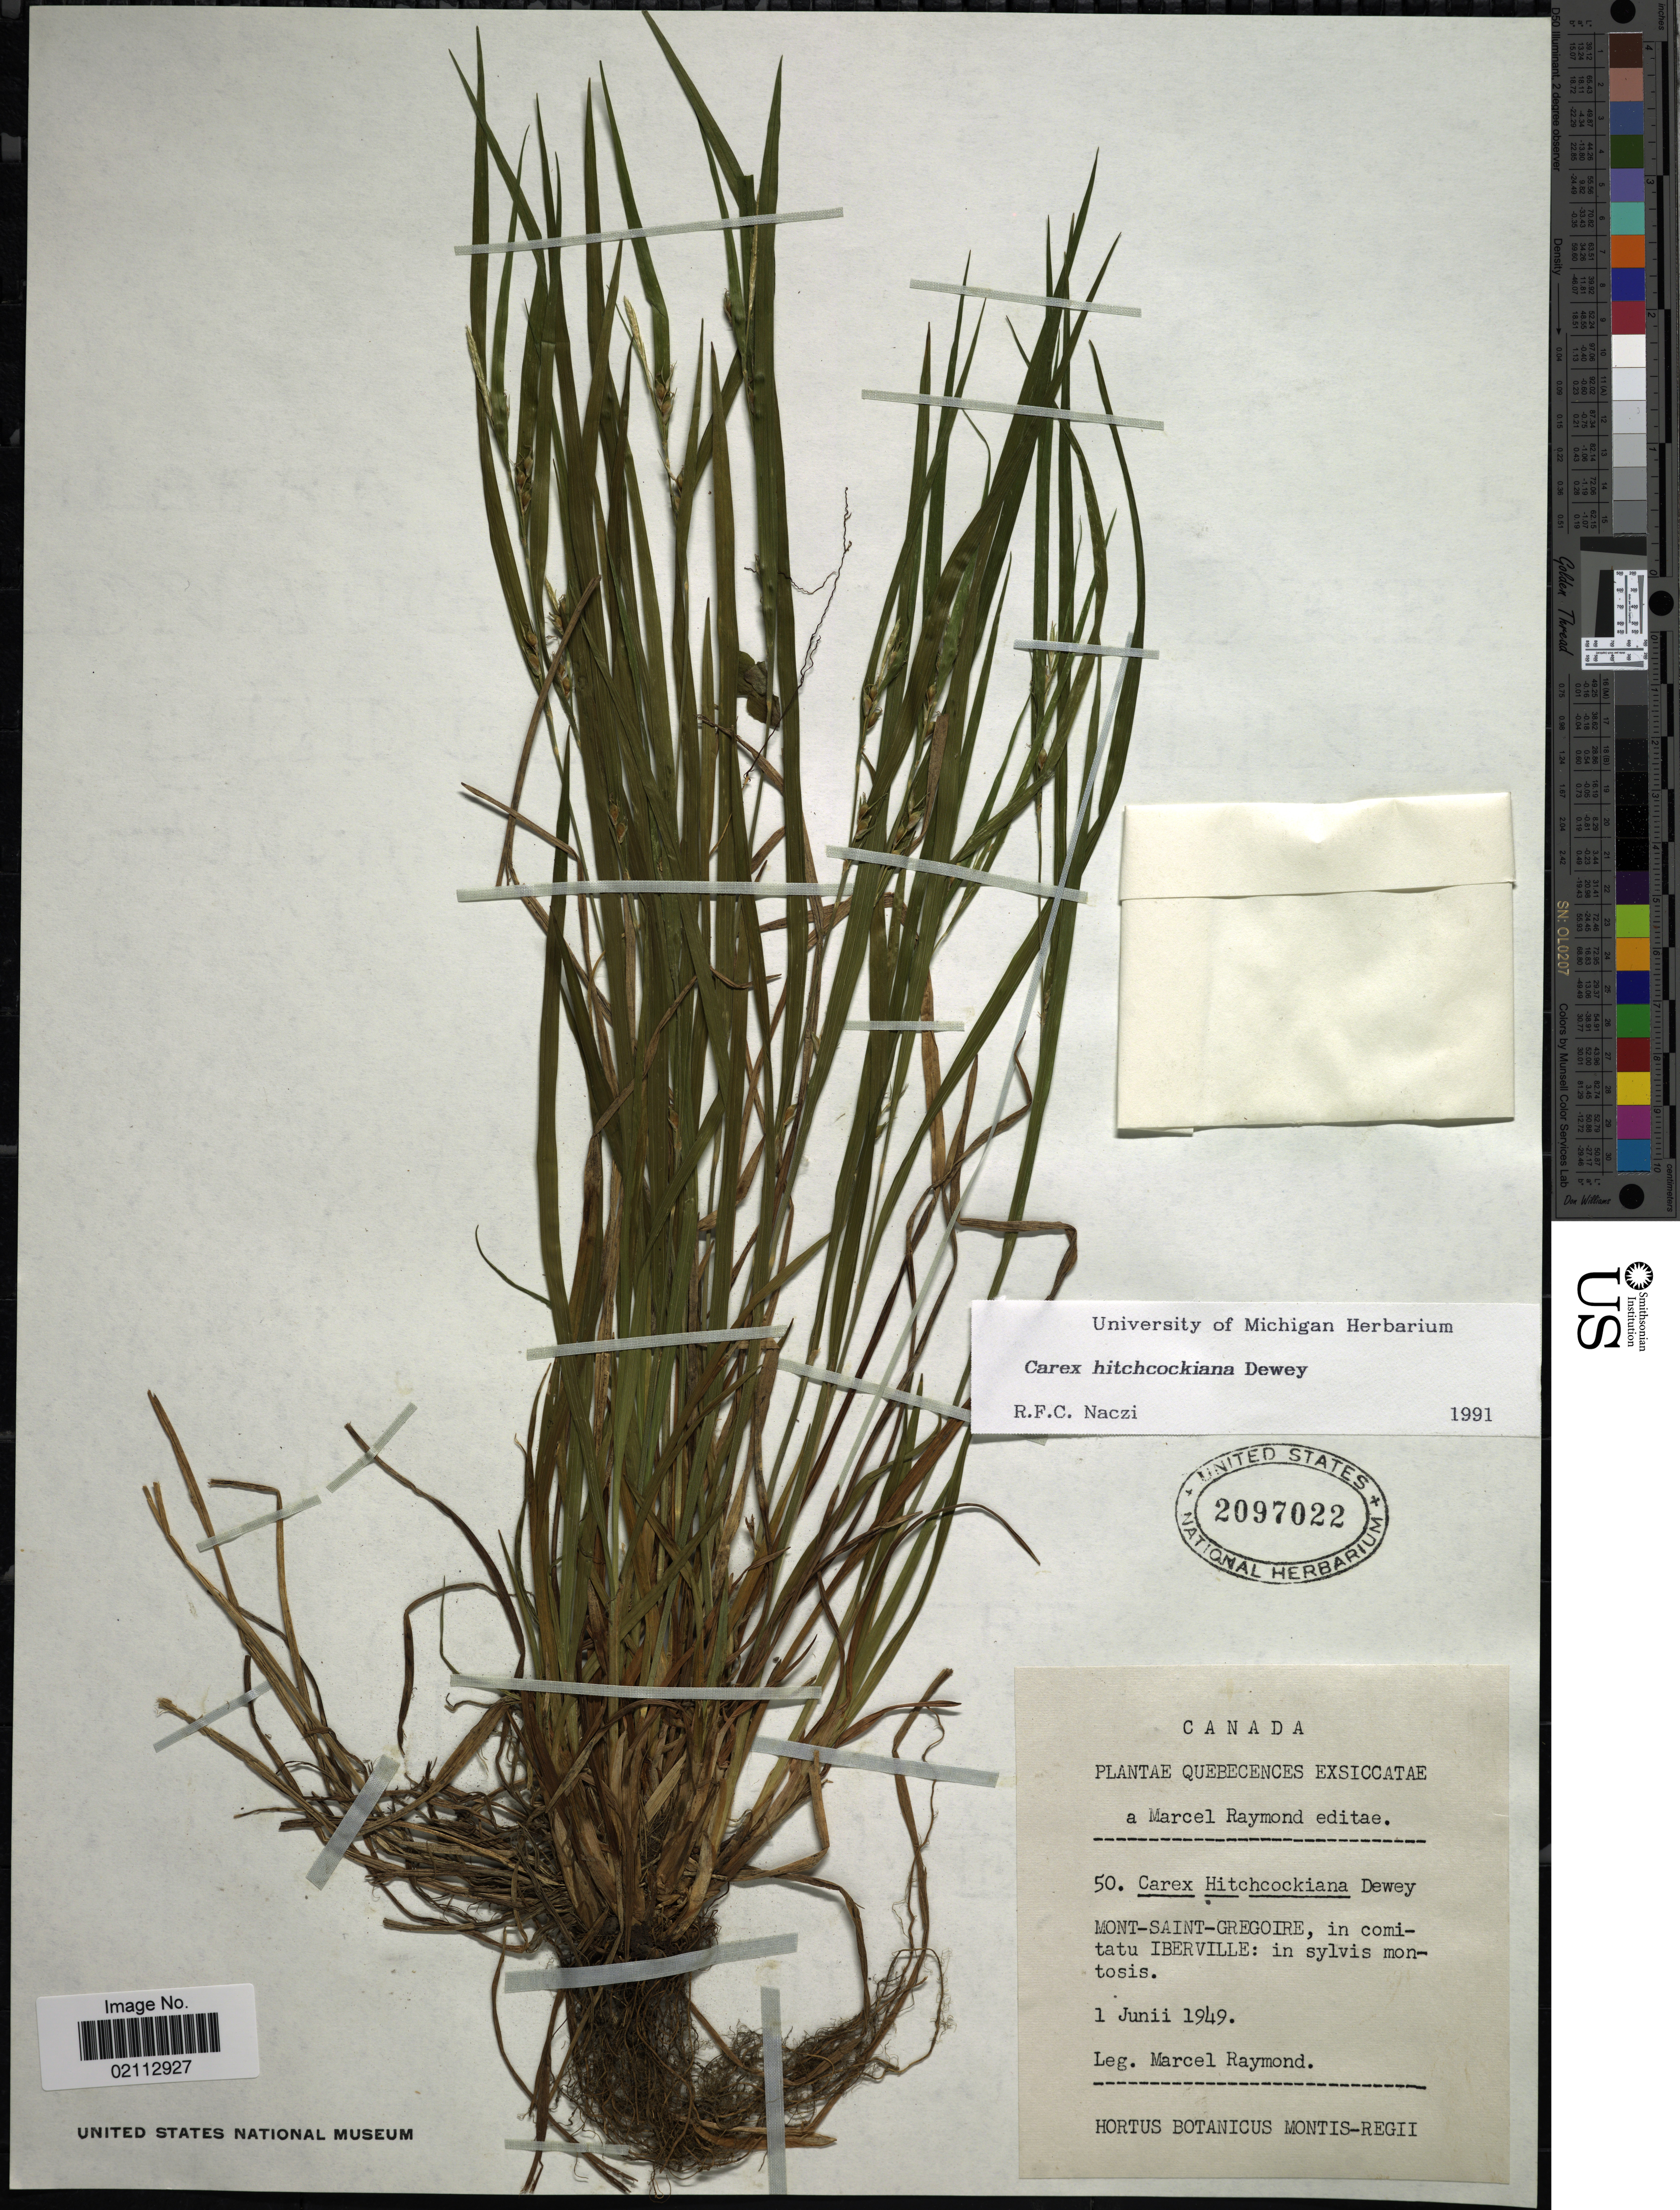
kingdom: Plantae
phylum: Tracheophyta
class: Liliopsida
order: Poales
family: Cyperaceae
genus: Carex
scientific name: Carex hitchcockiana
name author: Dewey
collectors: M. Raymond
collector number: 50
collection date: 1949-06-01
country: Canada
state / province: Quebec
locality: Quebecenses. Mont-Saint-Gregoire, in comitatu Iberville: in silvis montosis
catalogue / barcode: US 2097022